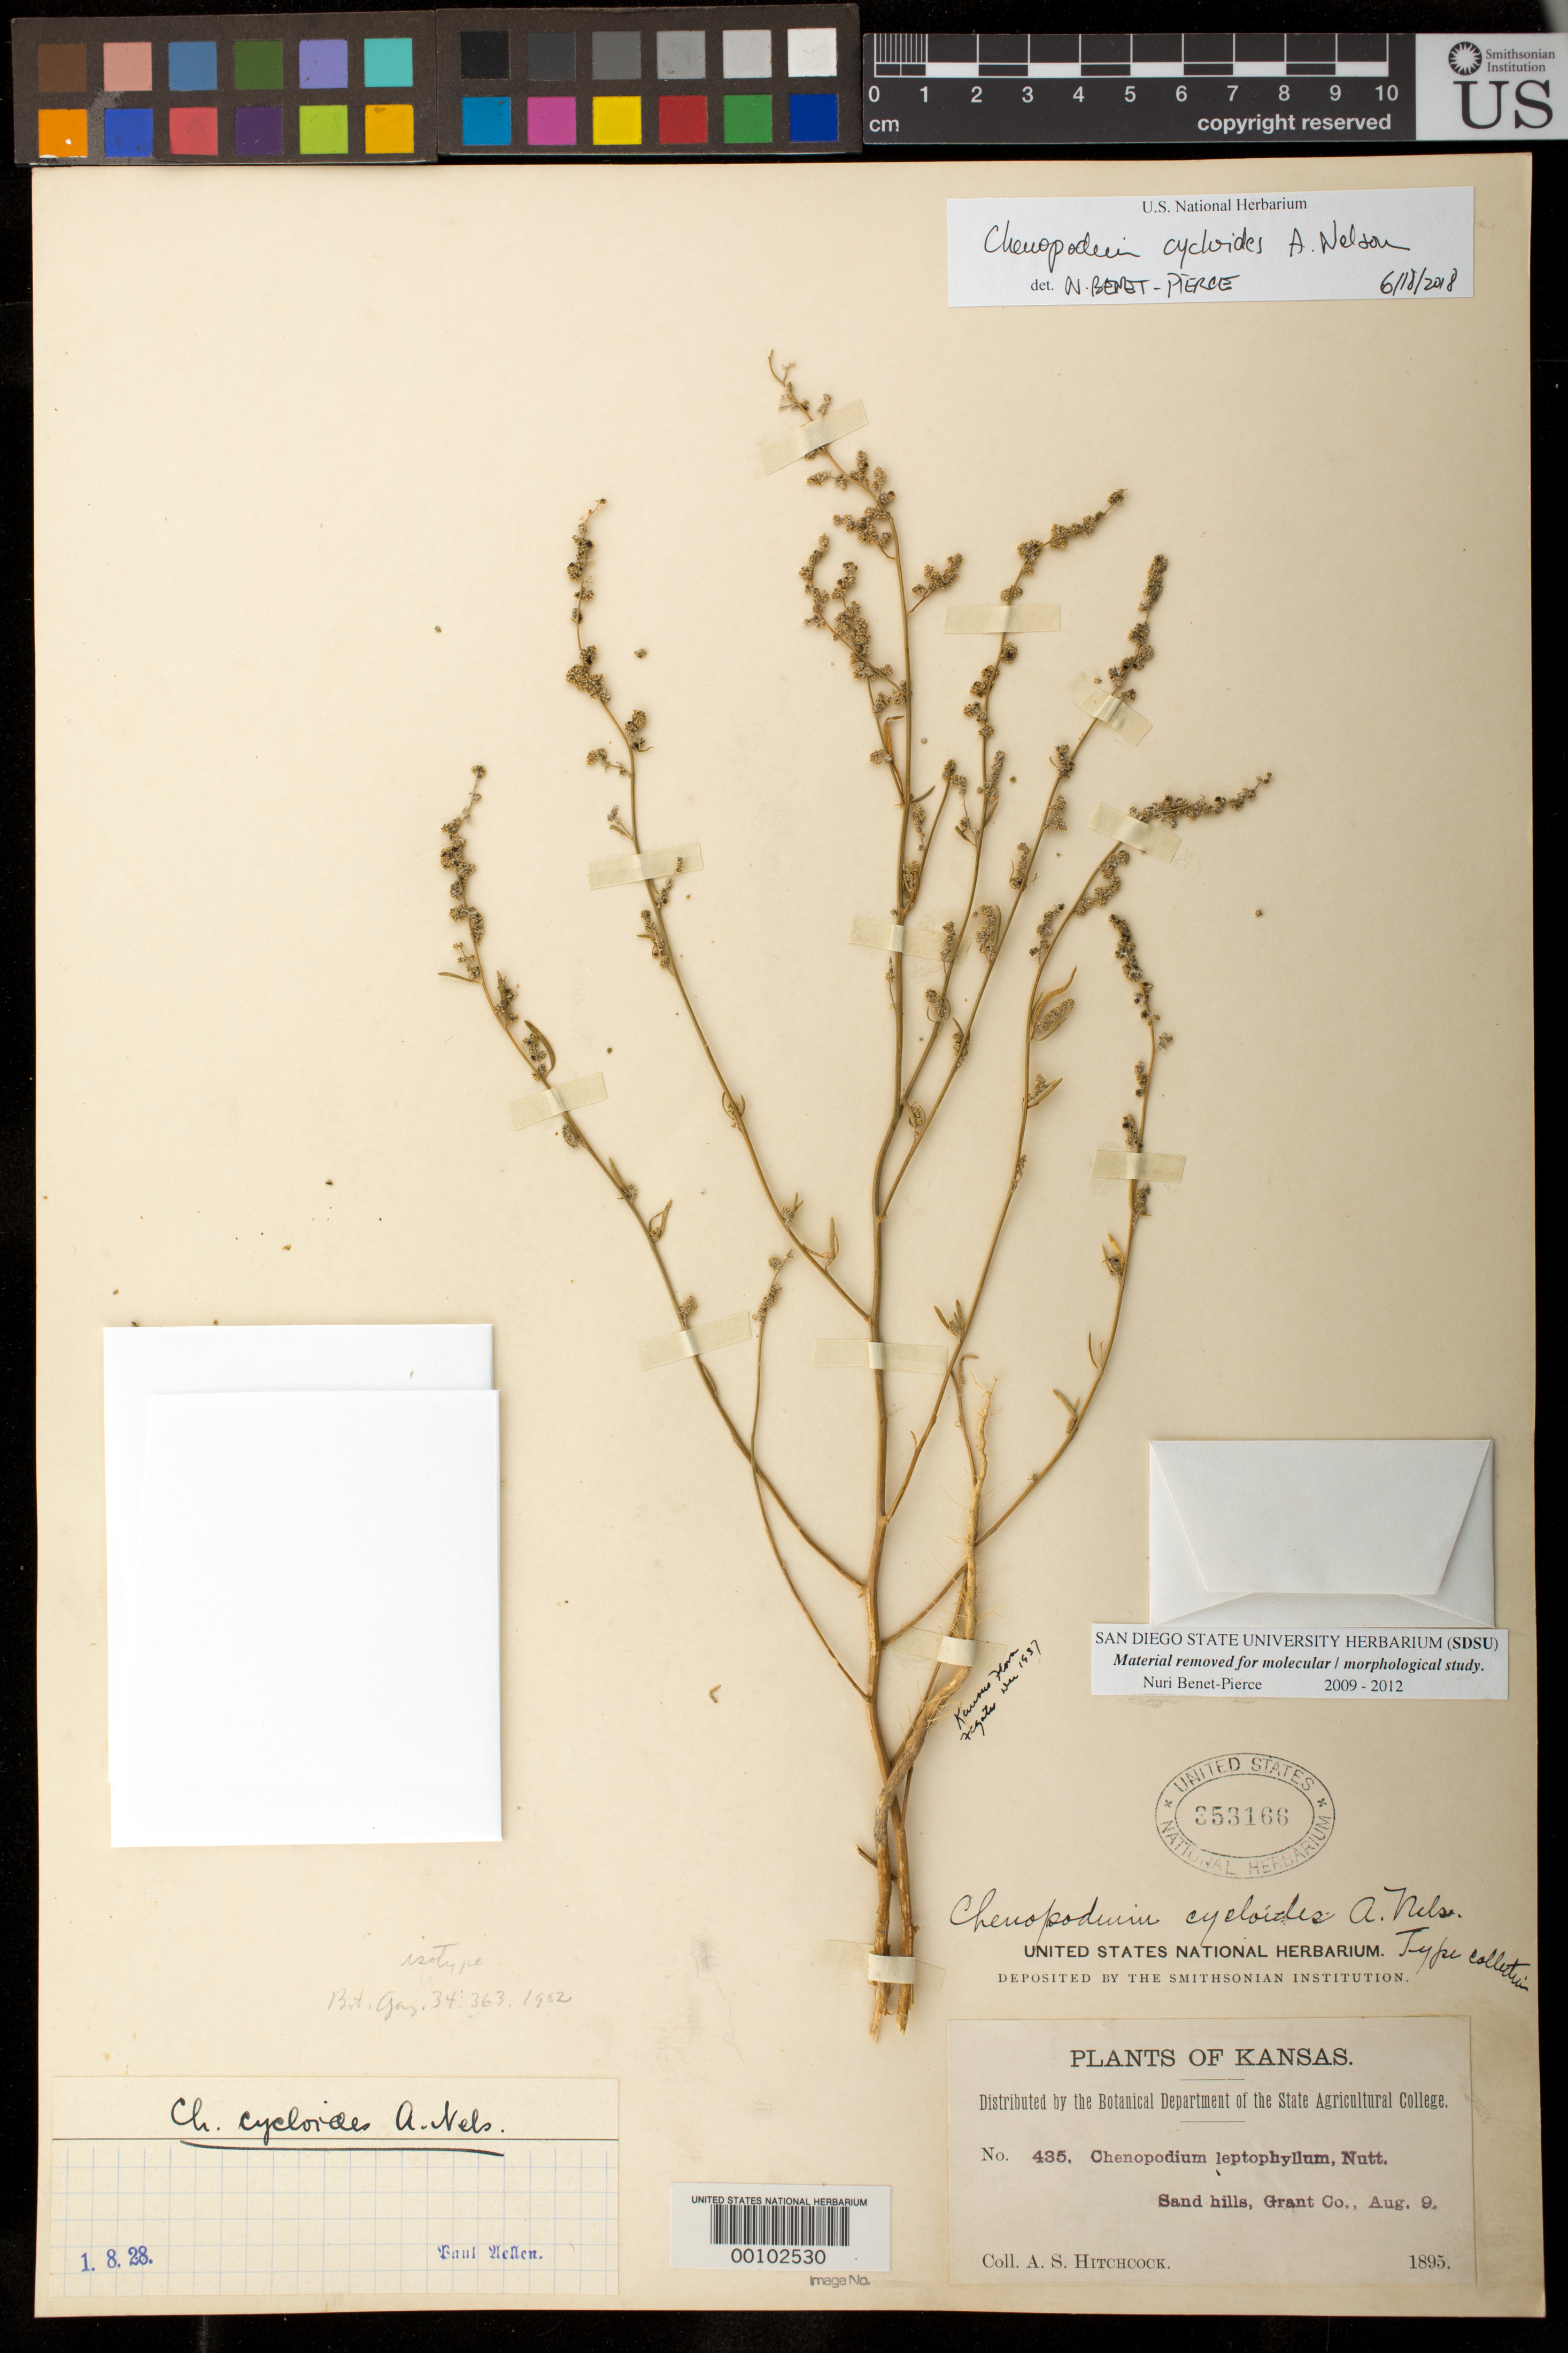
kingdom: Plantae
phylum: Tracheophyta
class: Magnoliopsida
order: Caryophyllales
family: Amaranthaceae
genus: Chenopodium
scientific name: Chenopodium cycloides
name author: A. Nelson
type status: Isotype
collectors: A. S. Hitchcock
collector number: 435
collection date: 1895-08-09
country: United States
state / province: Kansas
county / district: Grant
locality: Sand Hills, Grant Co.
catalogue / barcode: US 353166